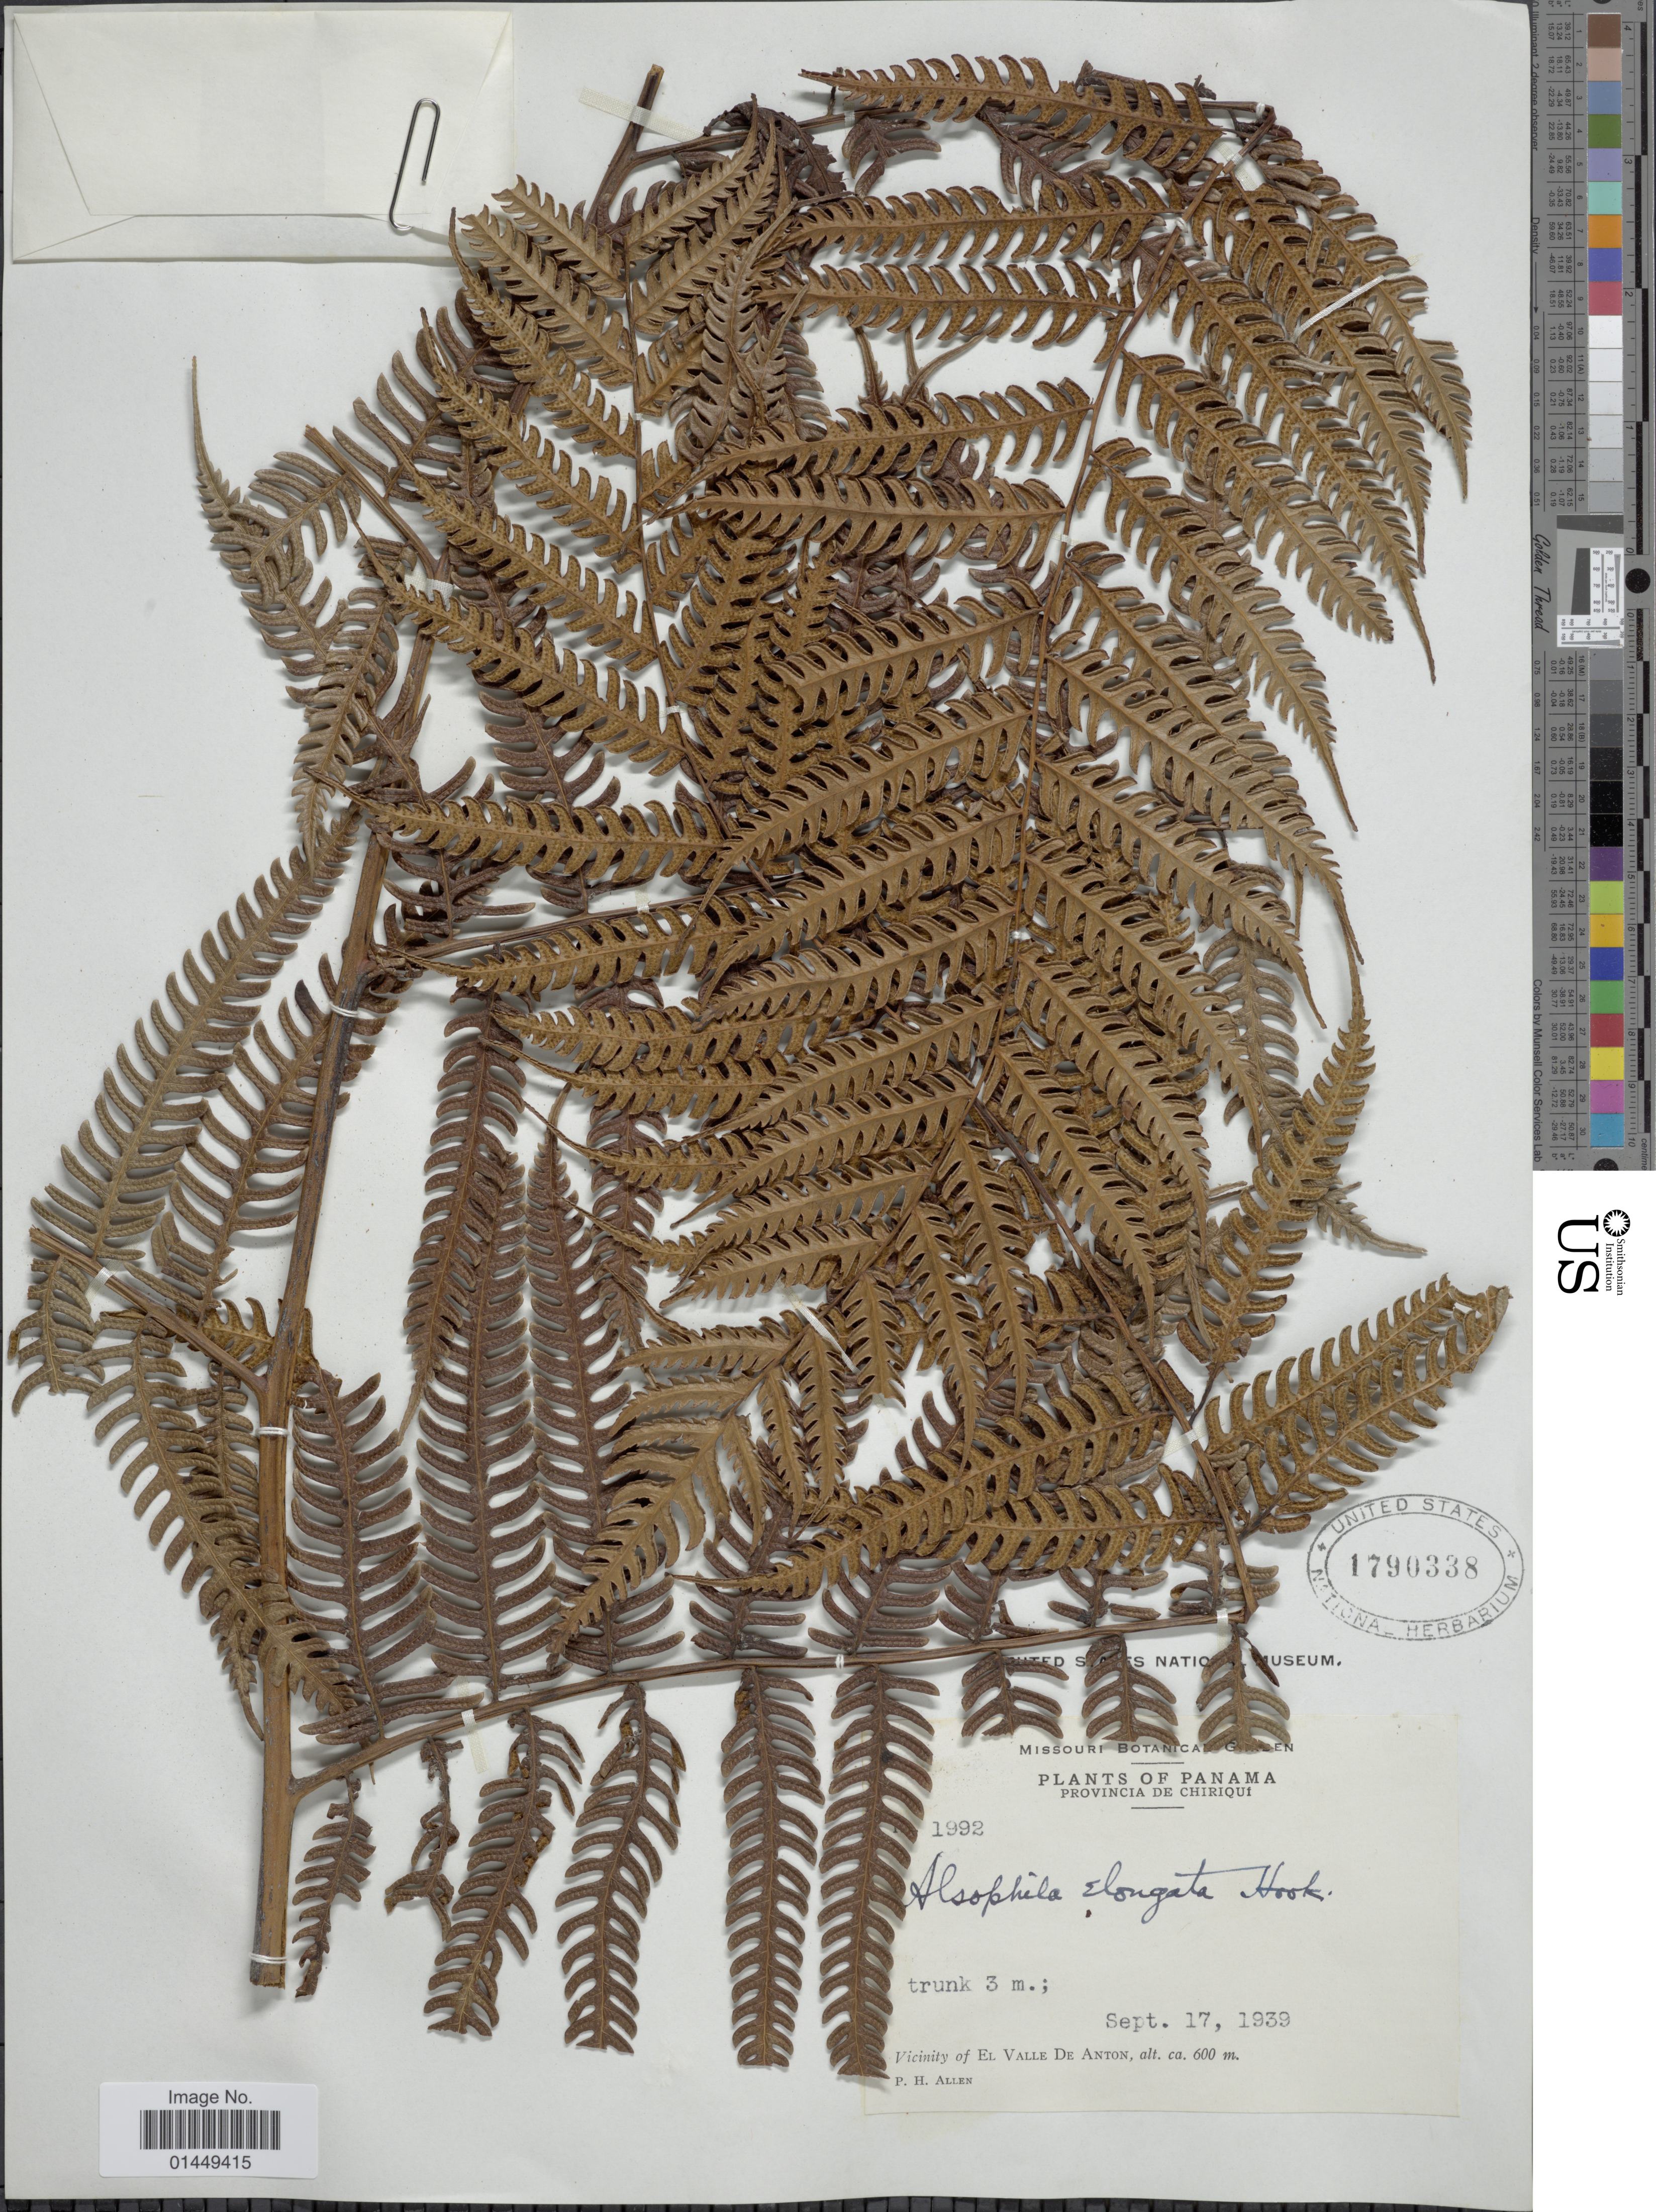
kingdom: Plantae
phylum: Tracheophyta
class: Polypodiopsida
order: Cyatheales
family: Cyatheaceae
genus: Cyathea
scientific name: Cyathea poeppigii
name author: (Hook.) Domin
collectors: P. H. Allen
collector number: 1992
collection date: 1939-09-17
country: Panama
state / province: Chiriqui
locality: Provincia de Chiriqui. Vicinity of El Valle de Anton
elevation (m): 600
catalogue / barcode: US 1790338